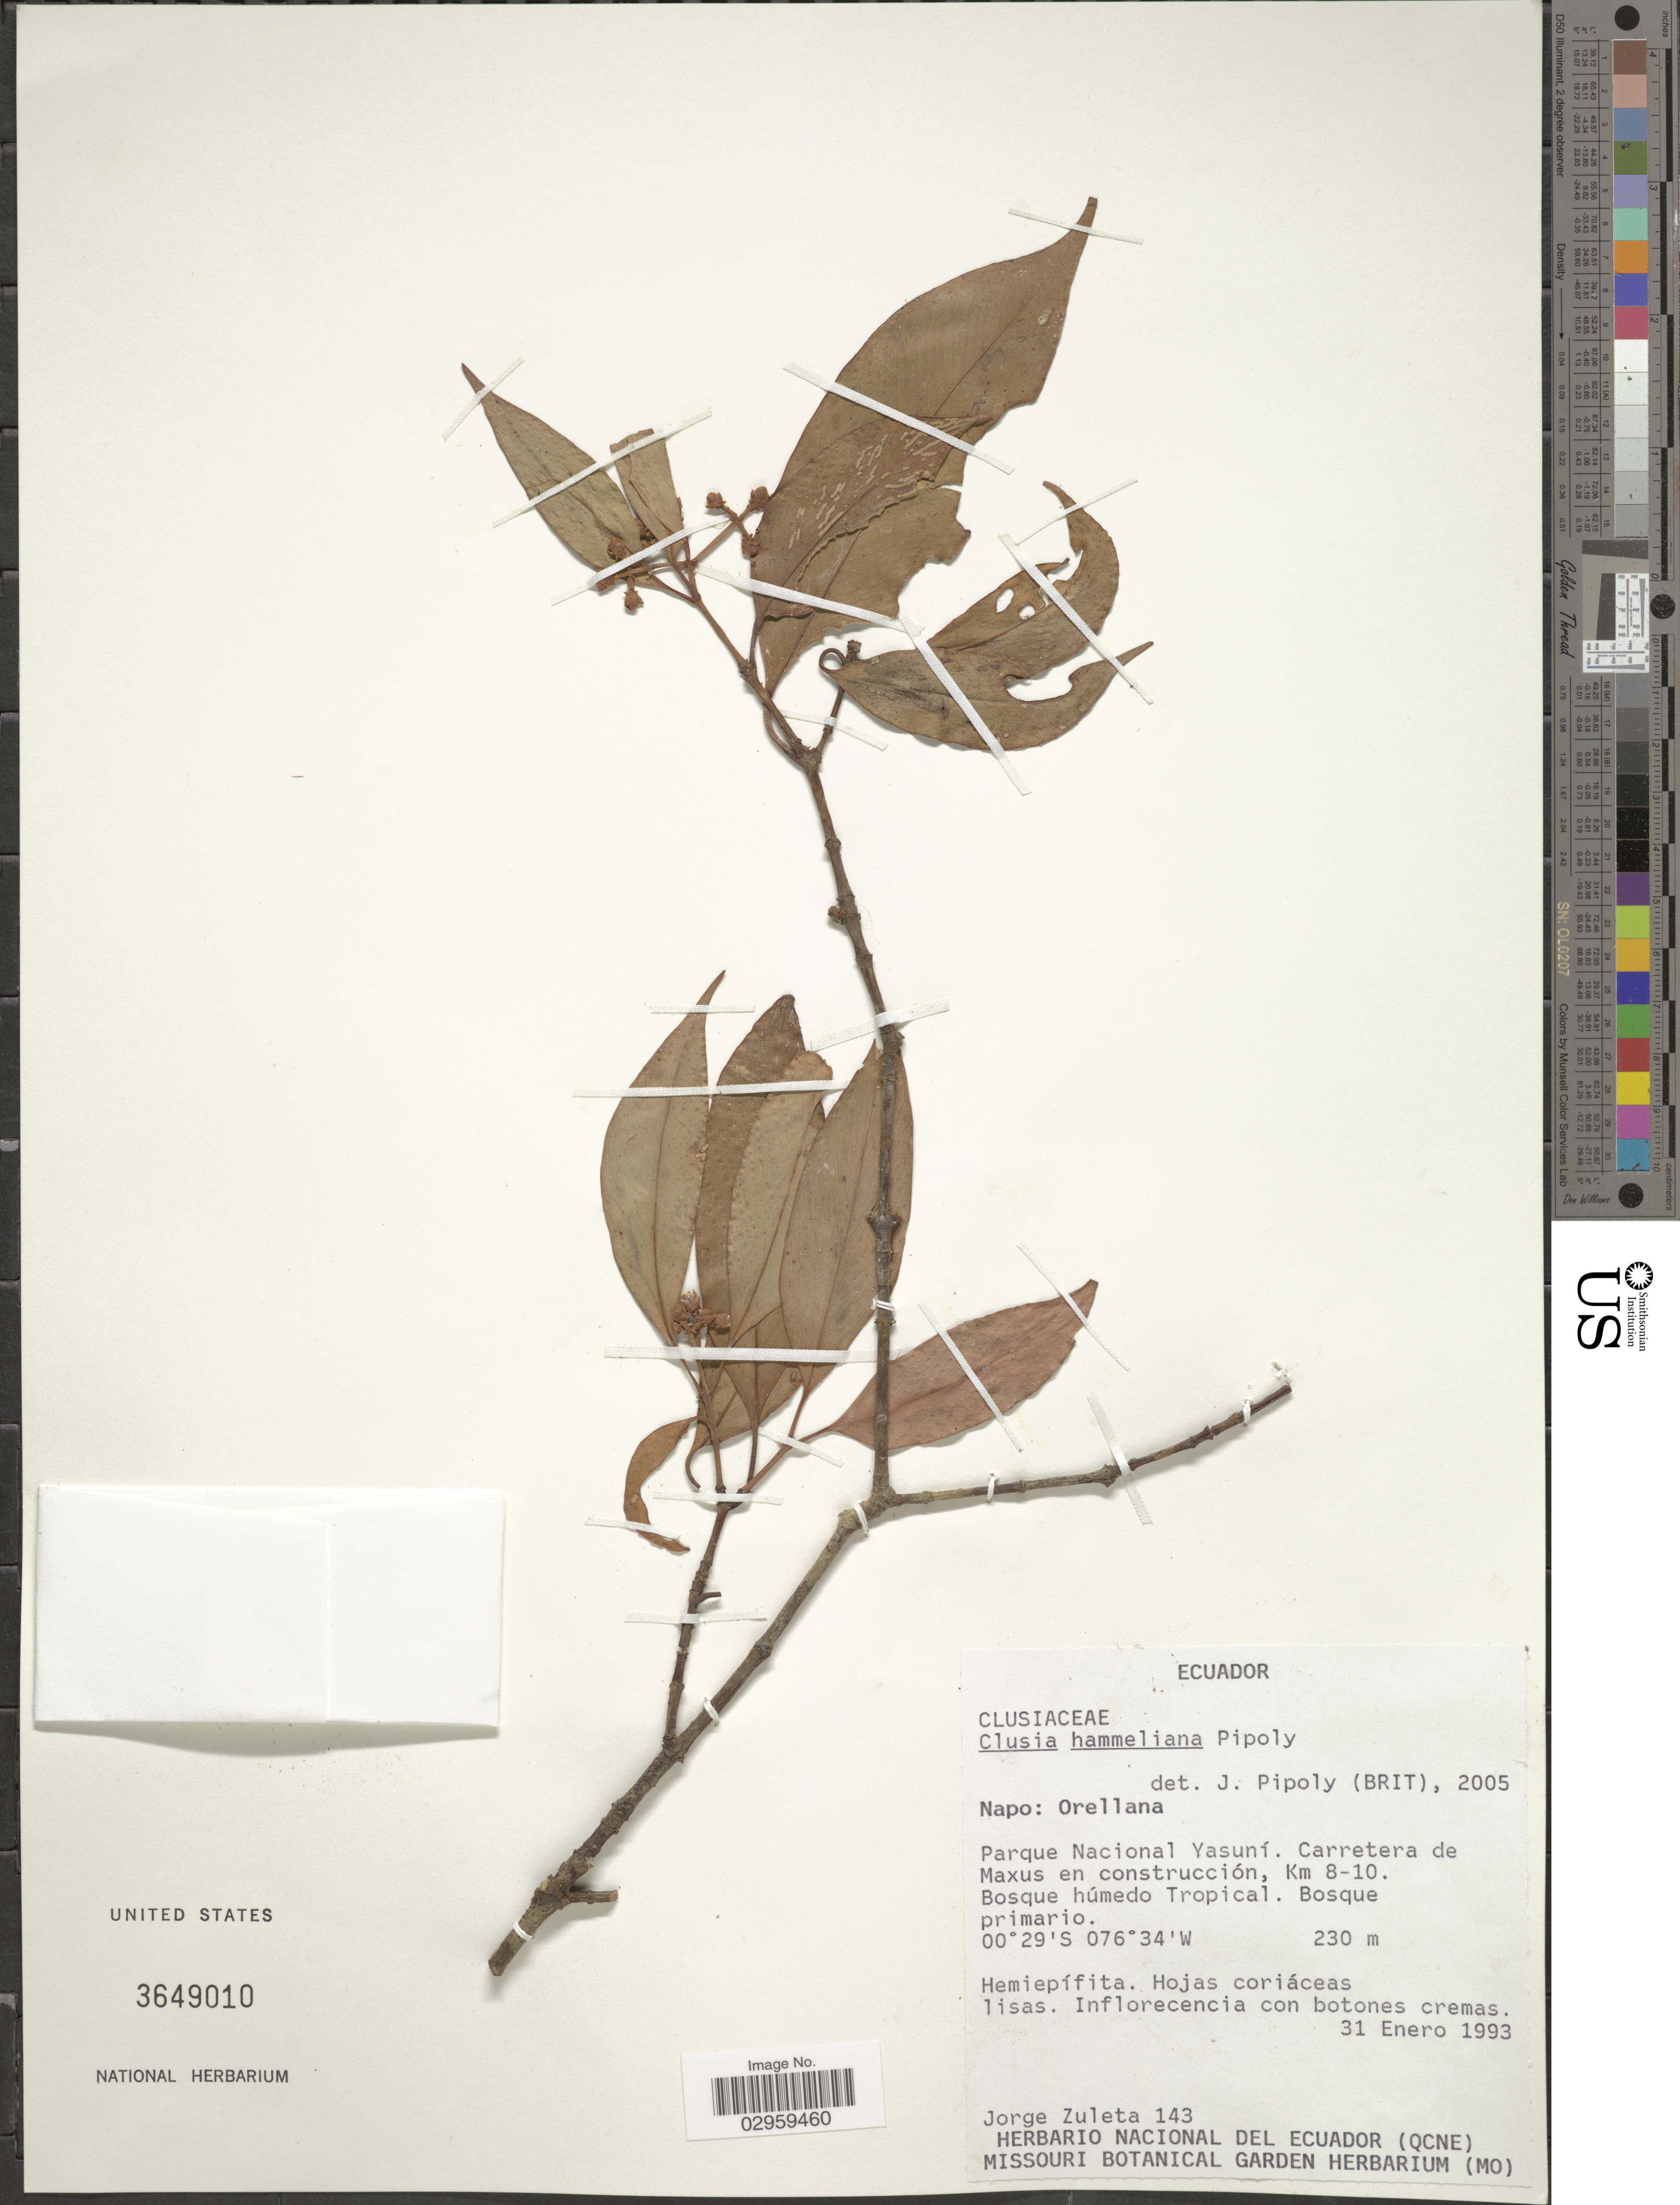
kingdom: Plantae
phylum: Tracheophyta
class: Magnoliopsida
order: Malpighiales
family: Clusiaceae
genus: Clusia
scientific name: Clusia hammeliana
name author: Pipoly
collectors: J. Zuleta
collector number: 143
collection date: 1993-01-31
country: Ecuador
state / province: Napo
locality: Napo: Orellana. Parque Nacional Yasuní. Carretera de Maxus en construcción, Km 8-10.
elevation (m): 230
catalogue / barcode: US 3649010